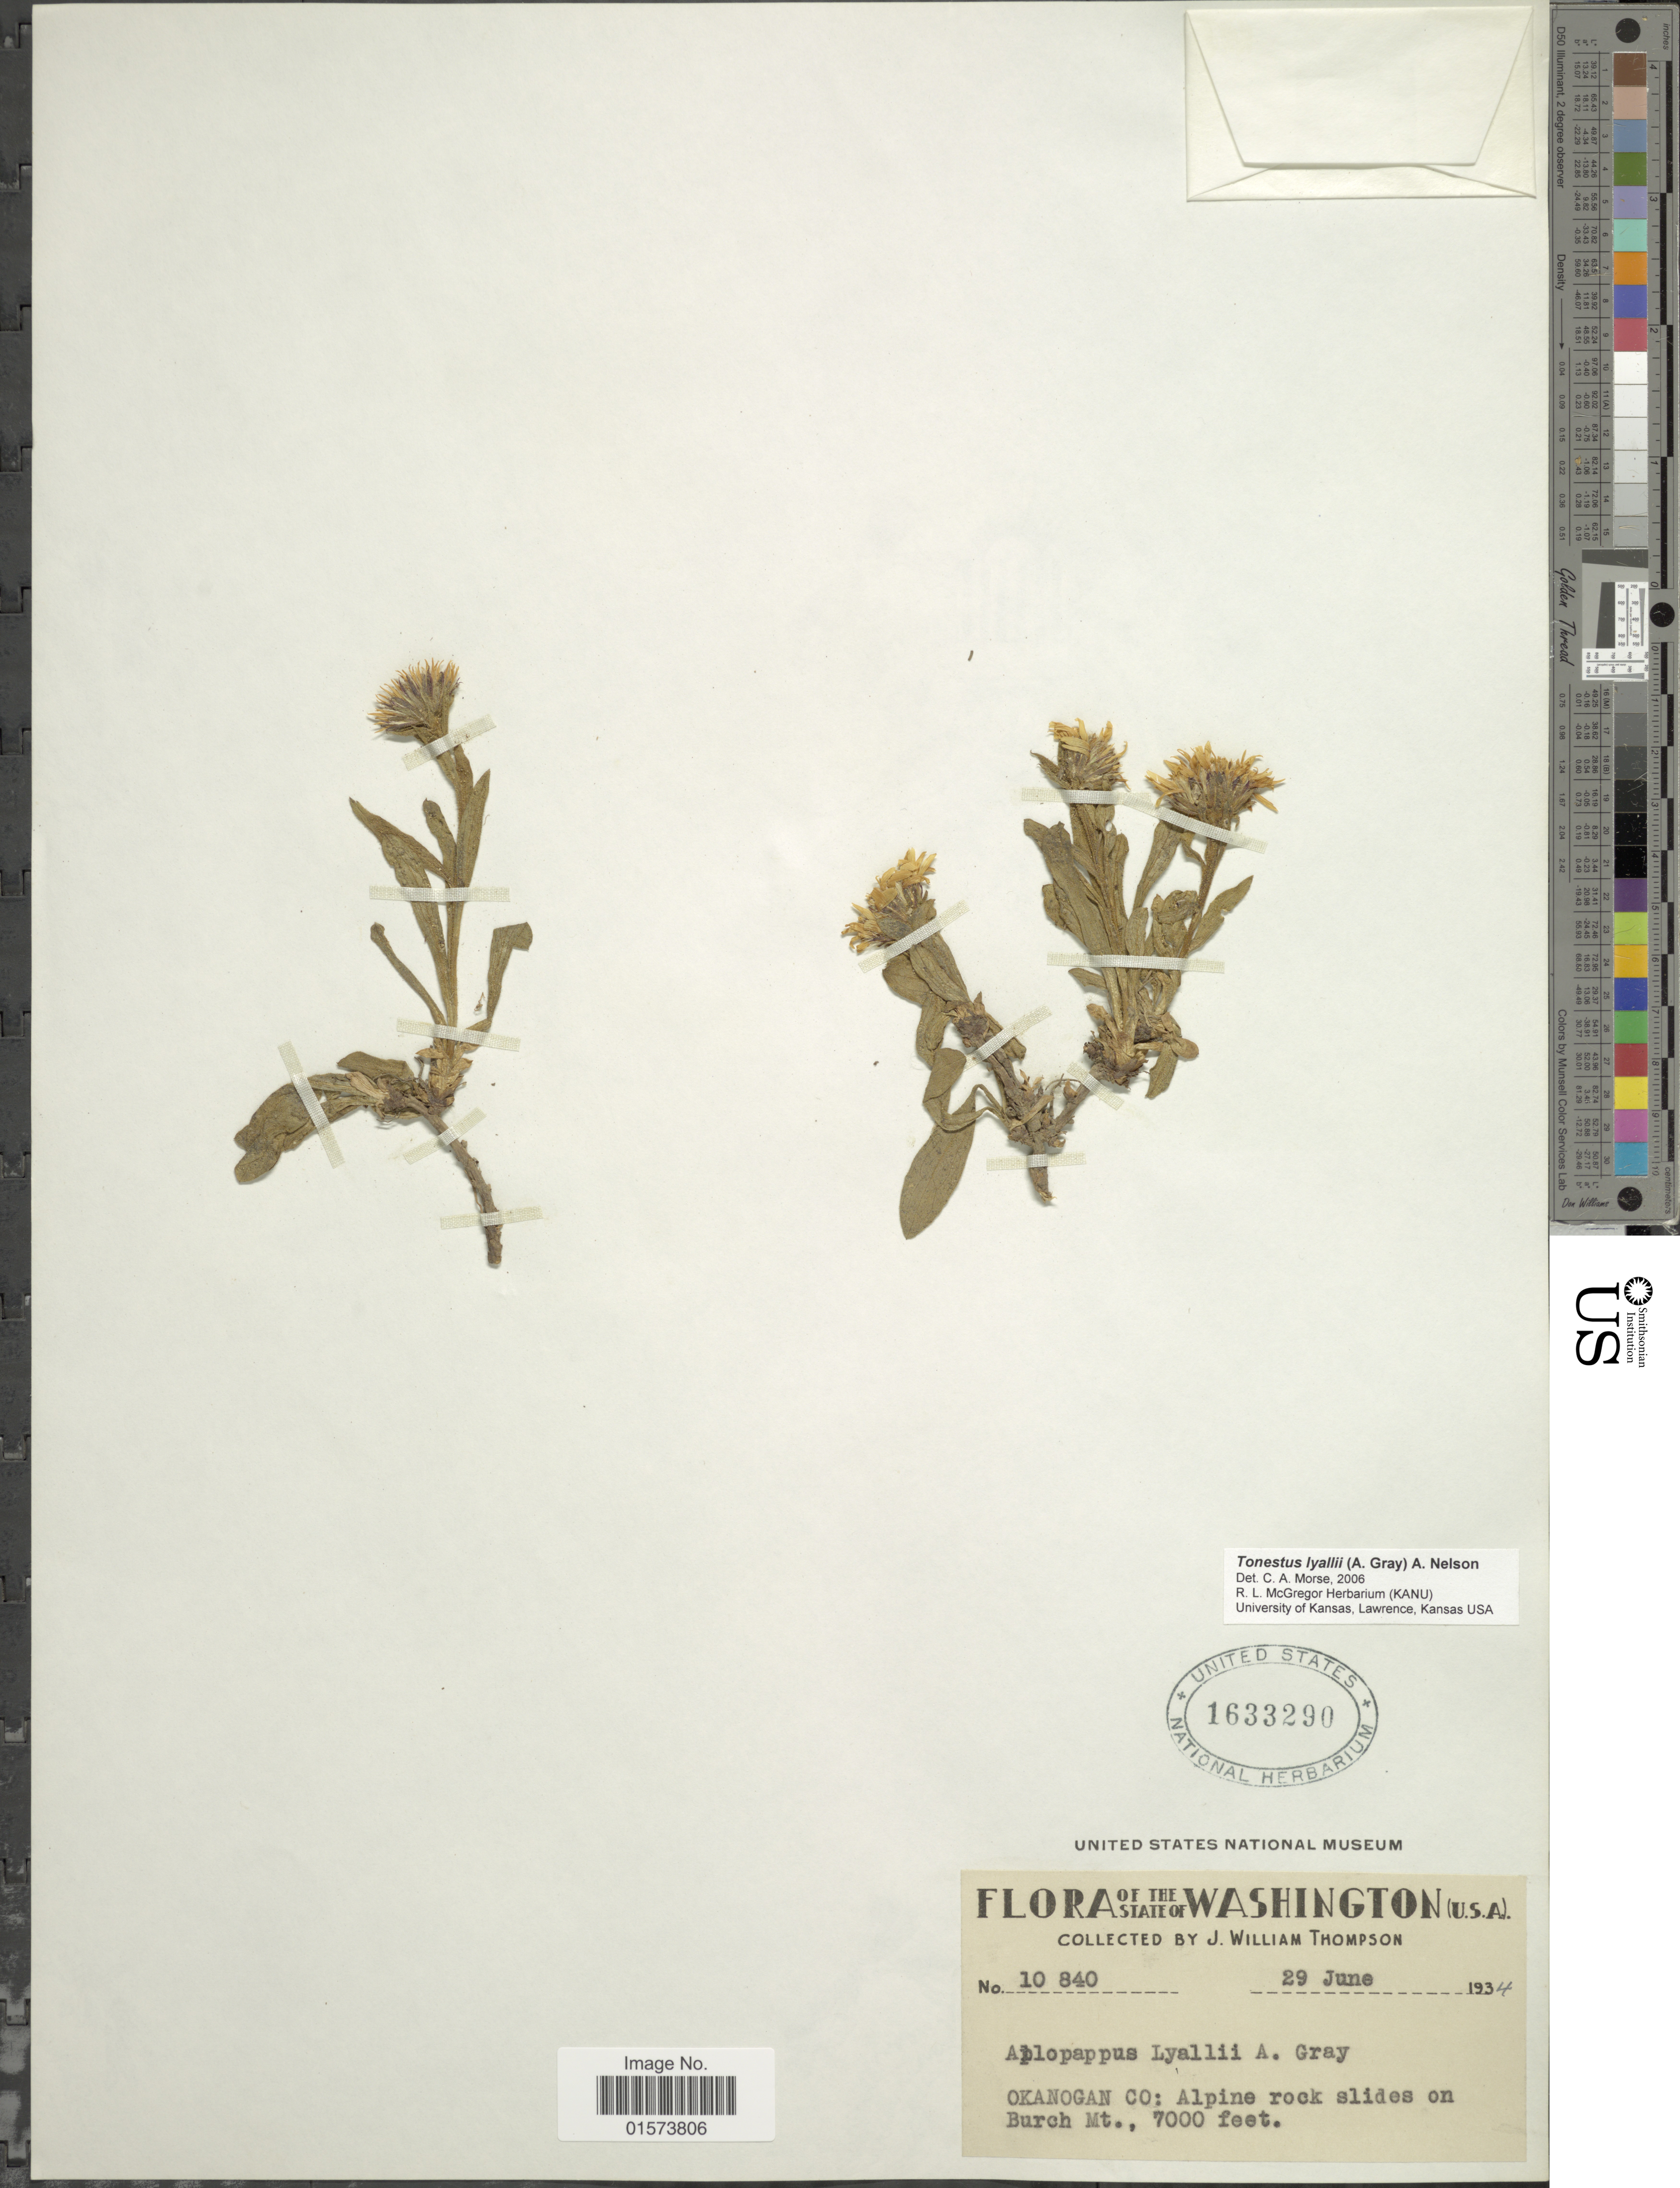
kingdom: Plantae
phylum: Tracheophyta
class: Magnoliopsida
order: Asterales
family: Asteraceae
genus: Tonestus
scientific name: Tonestus lyallii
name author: (A. Gray) A. Nelson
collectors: J. W. Thompson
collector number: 10840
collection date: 1934-06-29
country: United States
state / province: Washington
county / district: Okanogan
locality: Okanogan Co: Alpine rock slides on Burch Mt.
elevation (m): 2134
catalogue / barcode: US 1633290